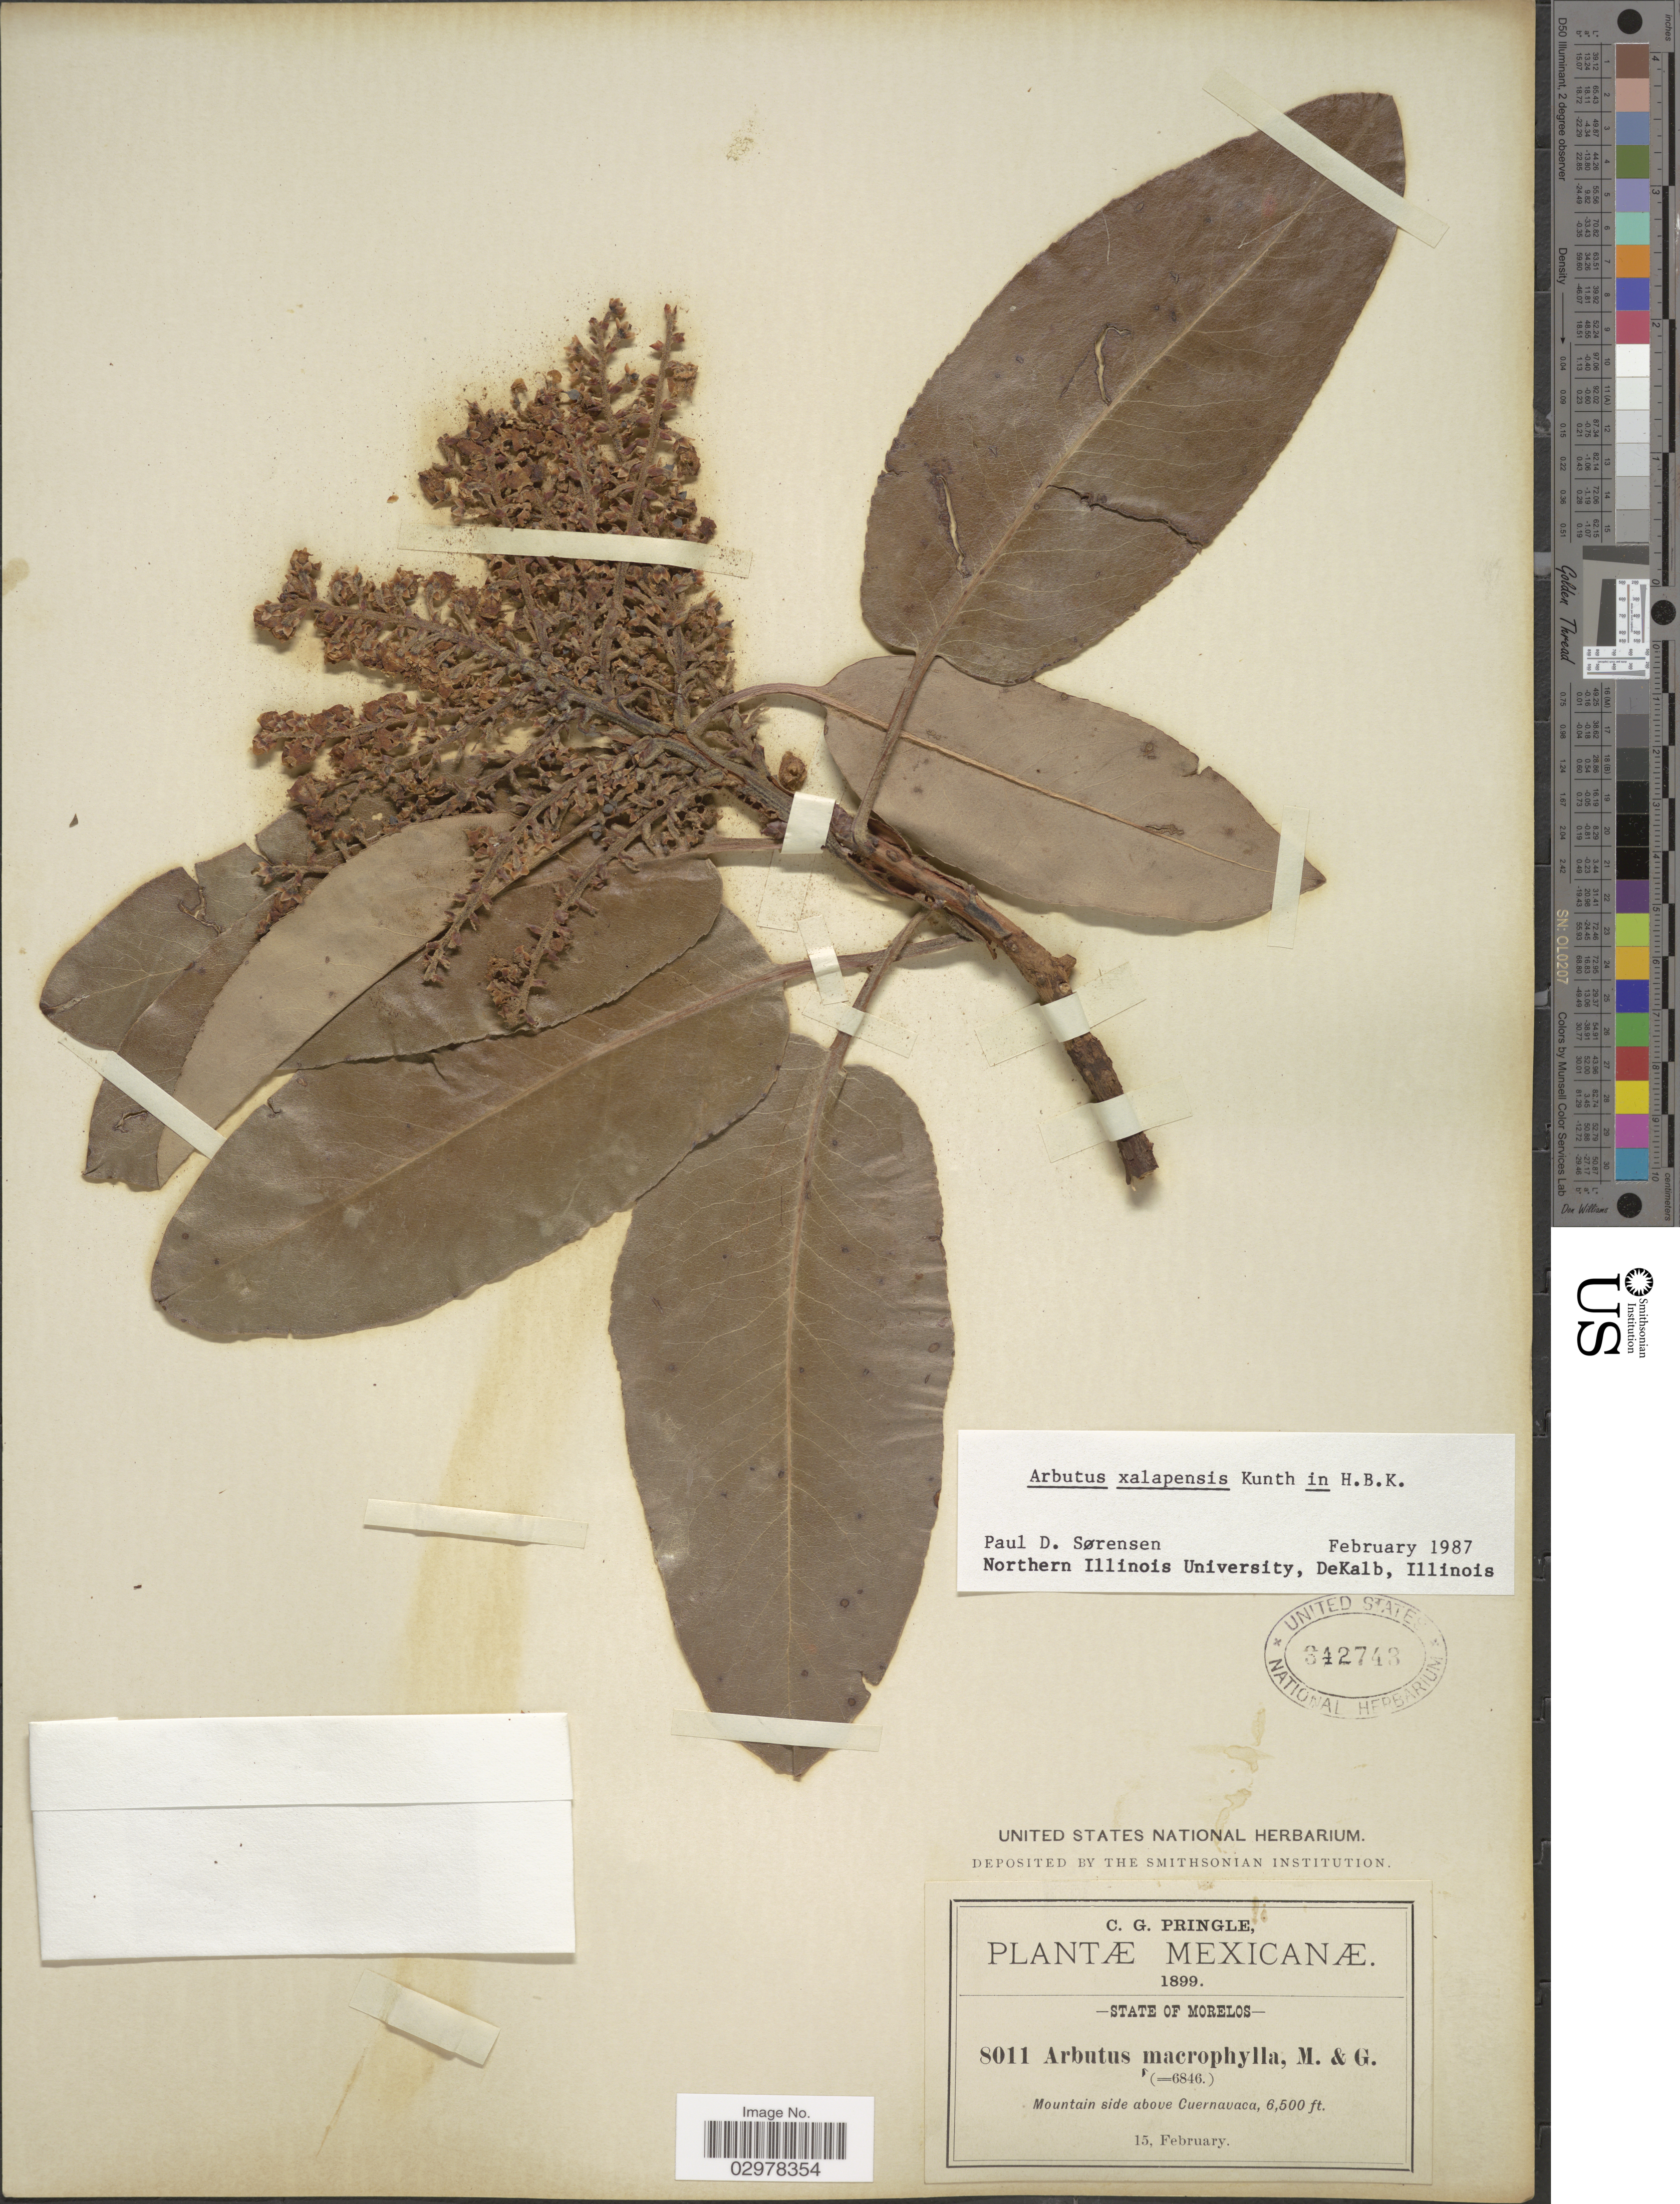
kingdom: Plantae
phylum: Tracheophyta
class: Magnoliopsida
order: Ericales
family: Ericaceae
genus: Arbutus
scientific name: Arbutus xalapensis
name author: Kunth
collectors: C. G. Pringle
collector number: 8011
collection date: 1899-02-15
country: Mexico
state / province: Morelos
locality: Mountain side above Cuernavaca.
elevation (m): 1981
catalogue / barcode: US 342743